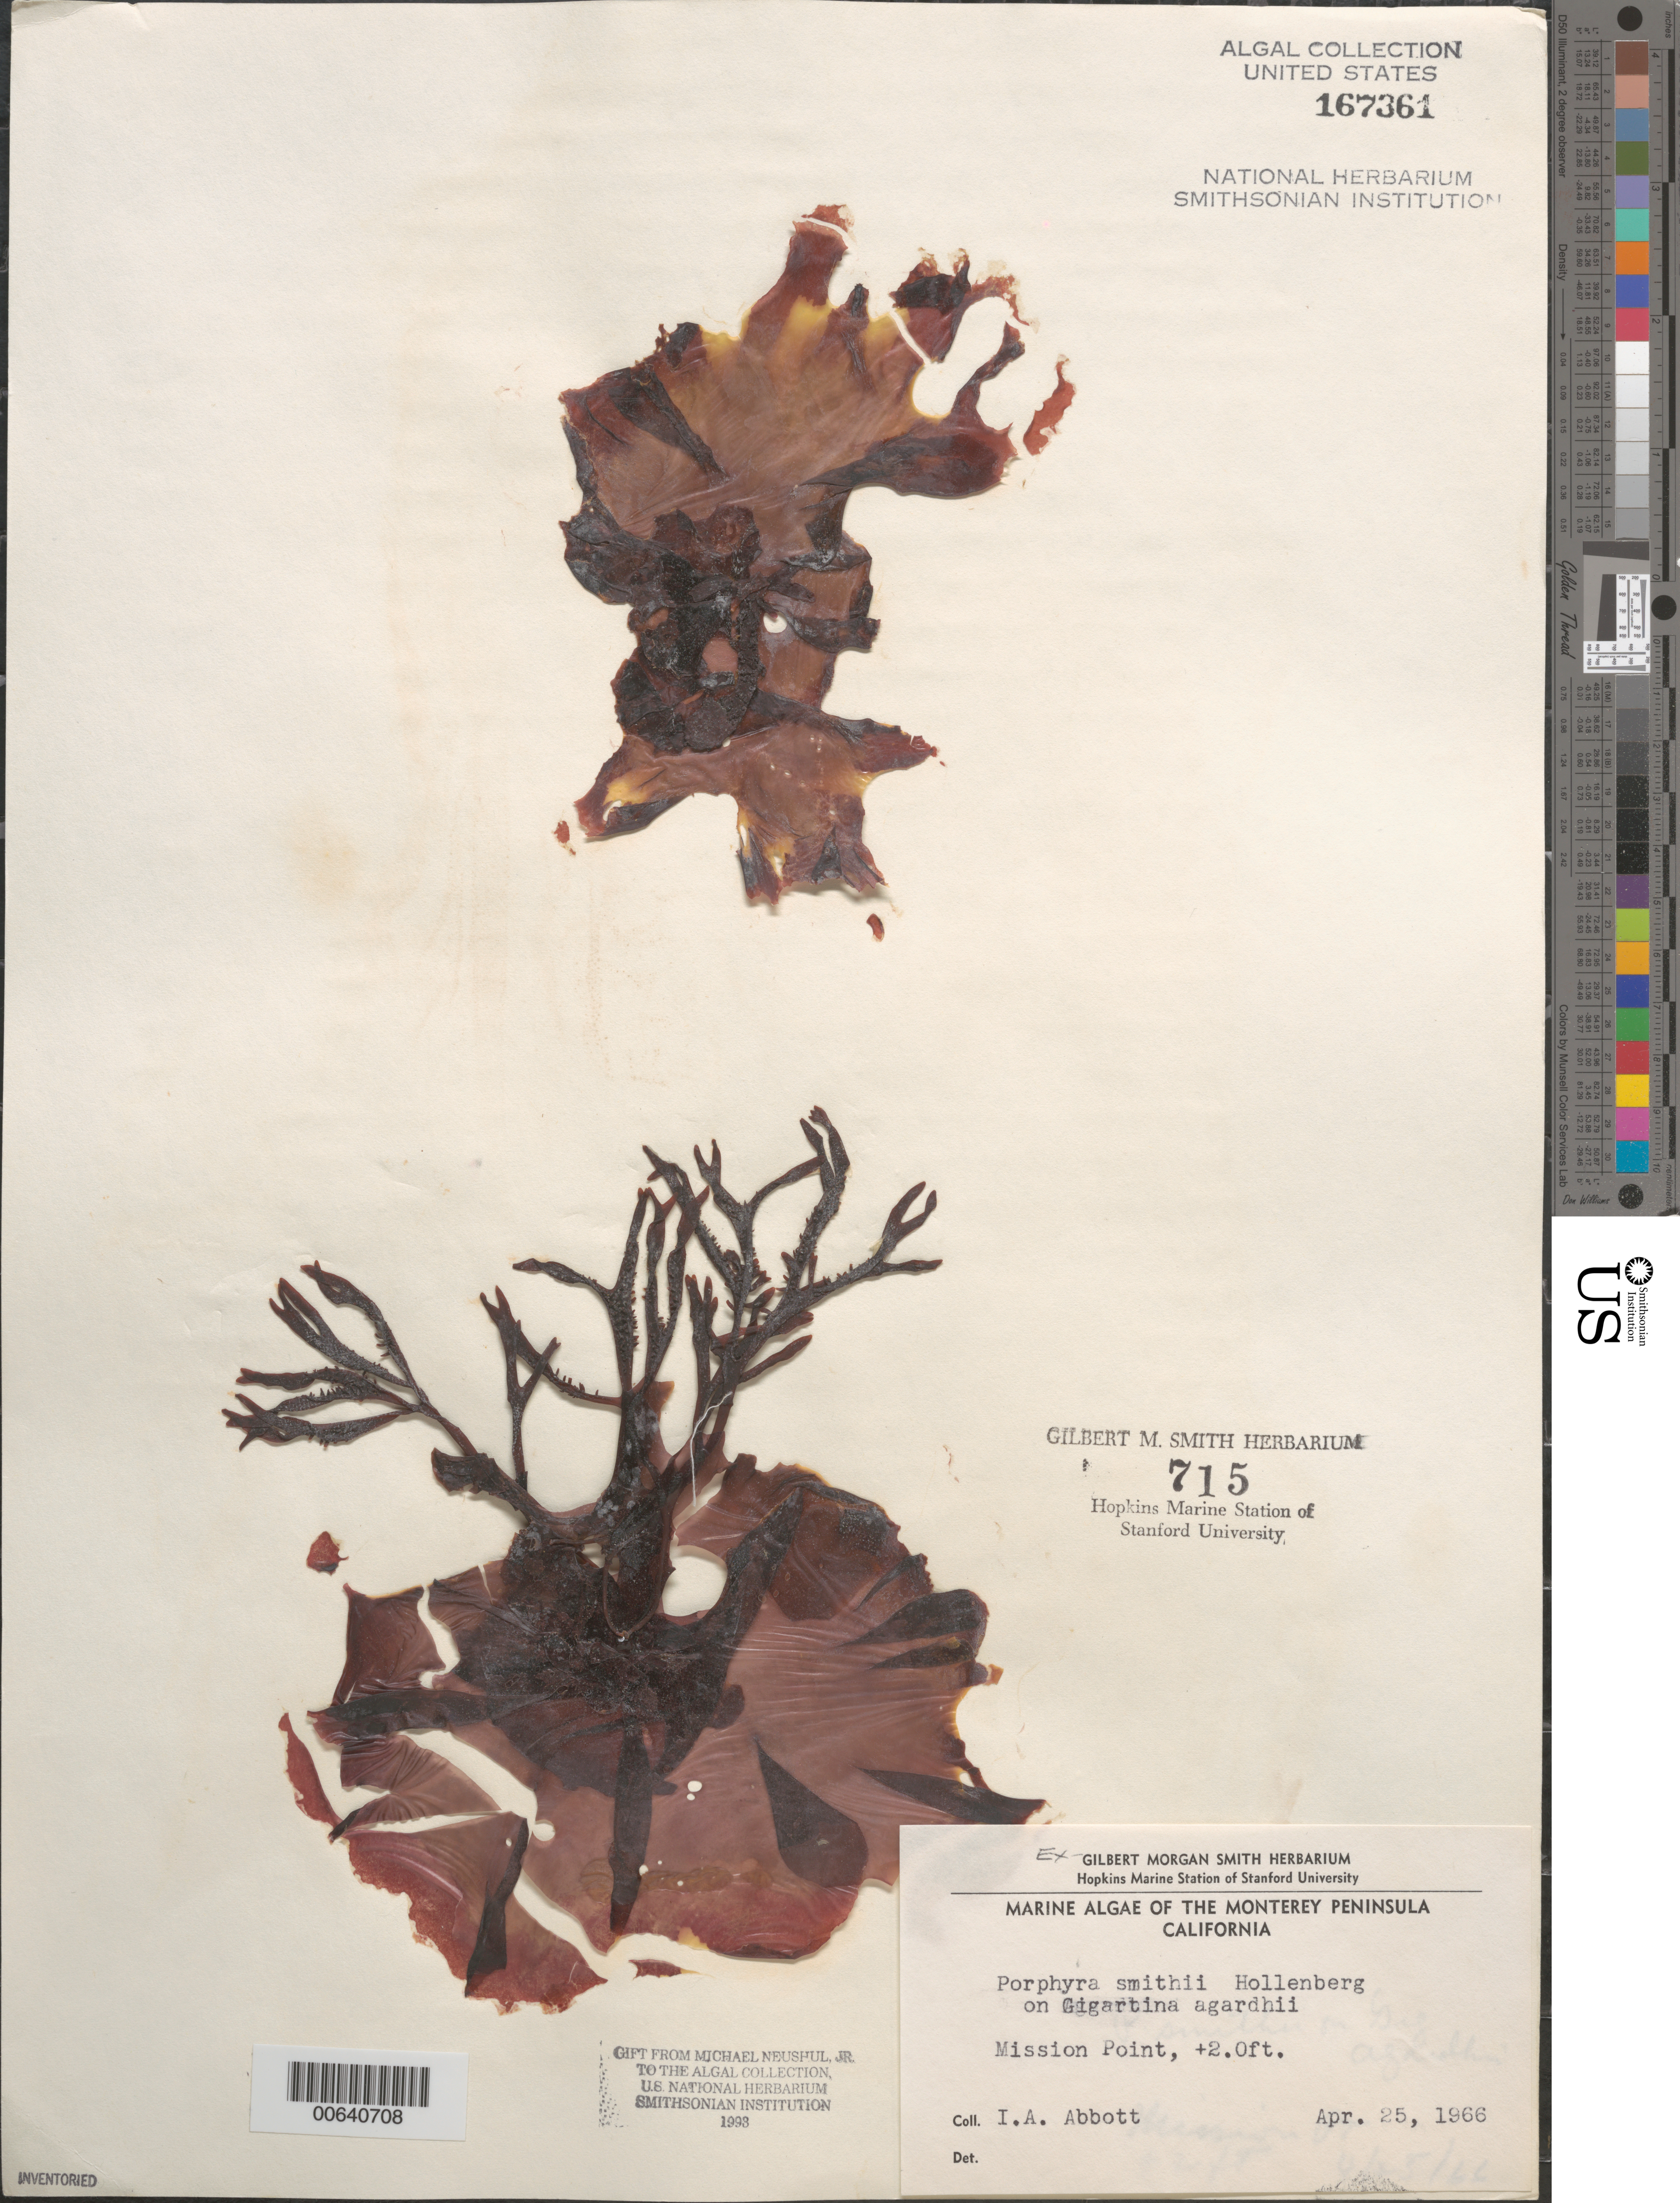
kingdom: Plantae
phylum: Rhodophyta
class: Bangiophyceae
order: Bangiales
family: Bangiaceae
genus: Pyropia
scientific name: Pyropia smithii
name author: (Hollenb. & I.A. Abbott) S.C. Lindstrom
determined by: Algae name updating Project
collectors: I. A. Abbott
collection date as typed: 25 Apr 1966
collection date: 1966-04-25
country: United States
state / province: California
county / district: Monterey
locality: Mission Point, Monterey Peninsula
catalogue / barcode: US 167361